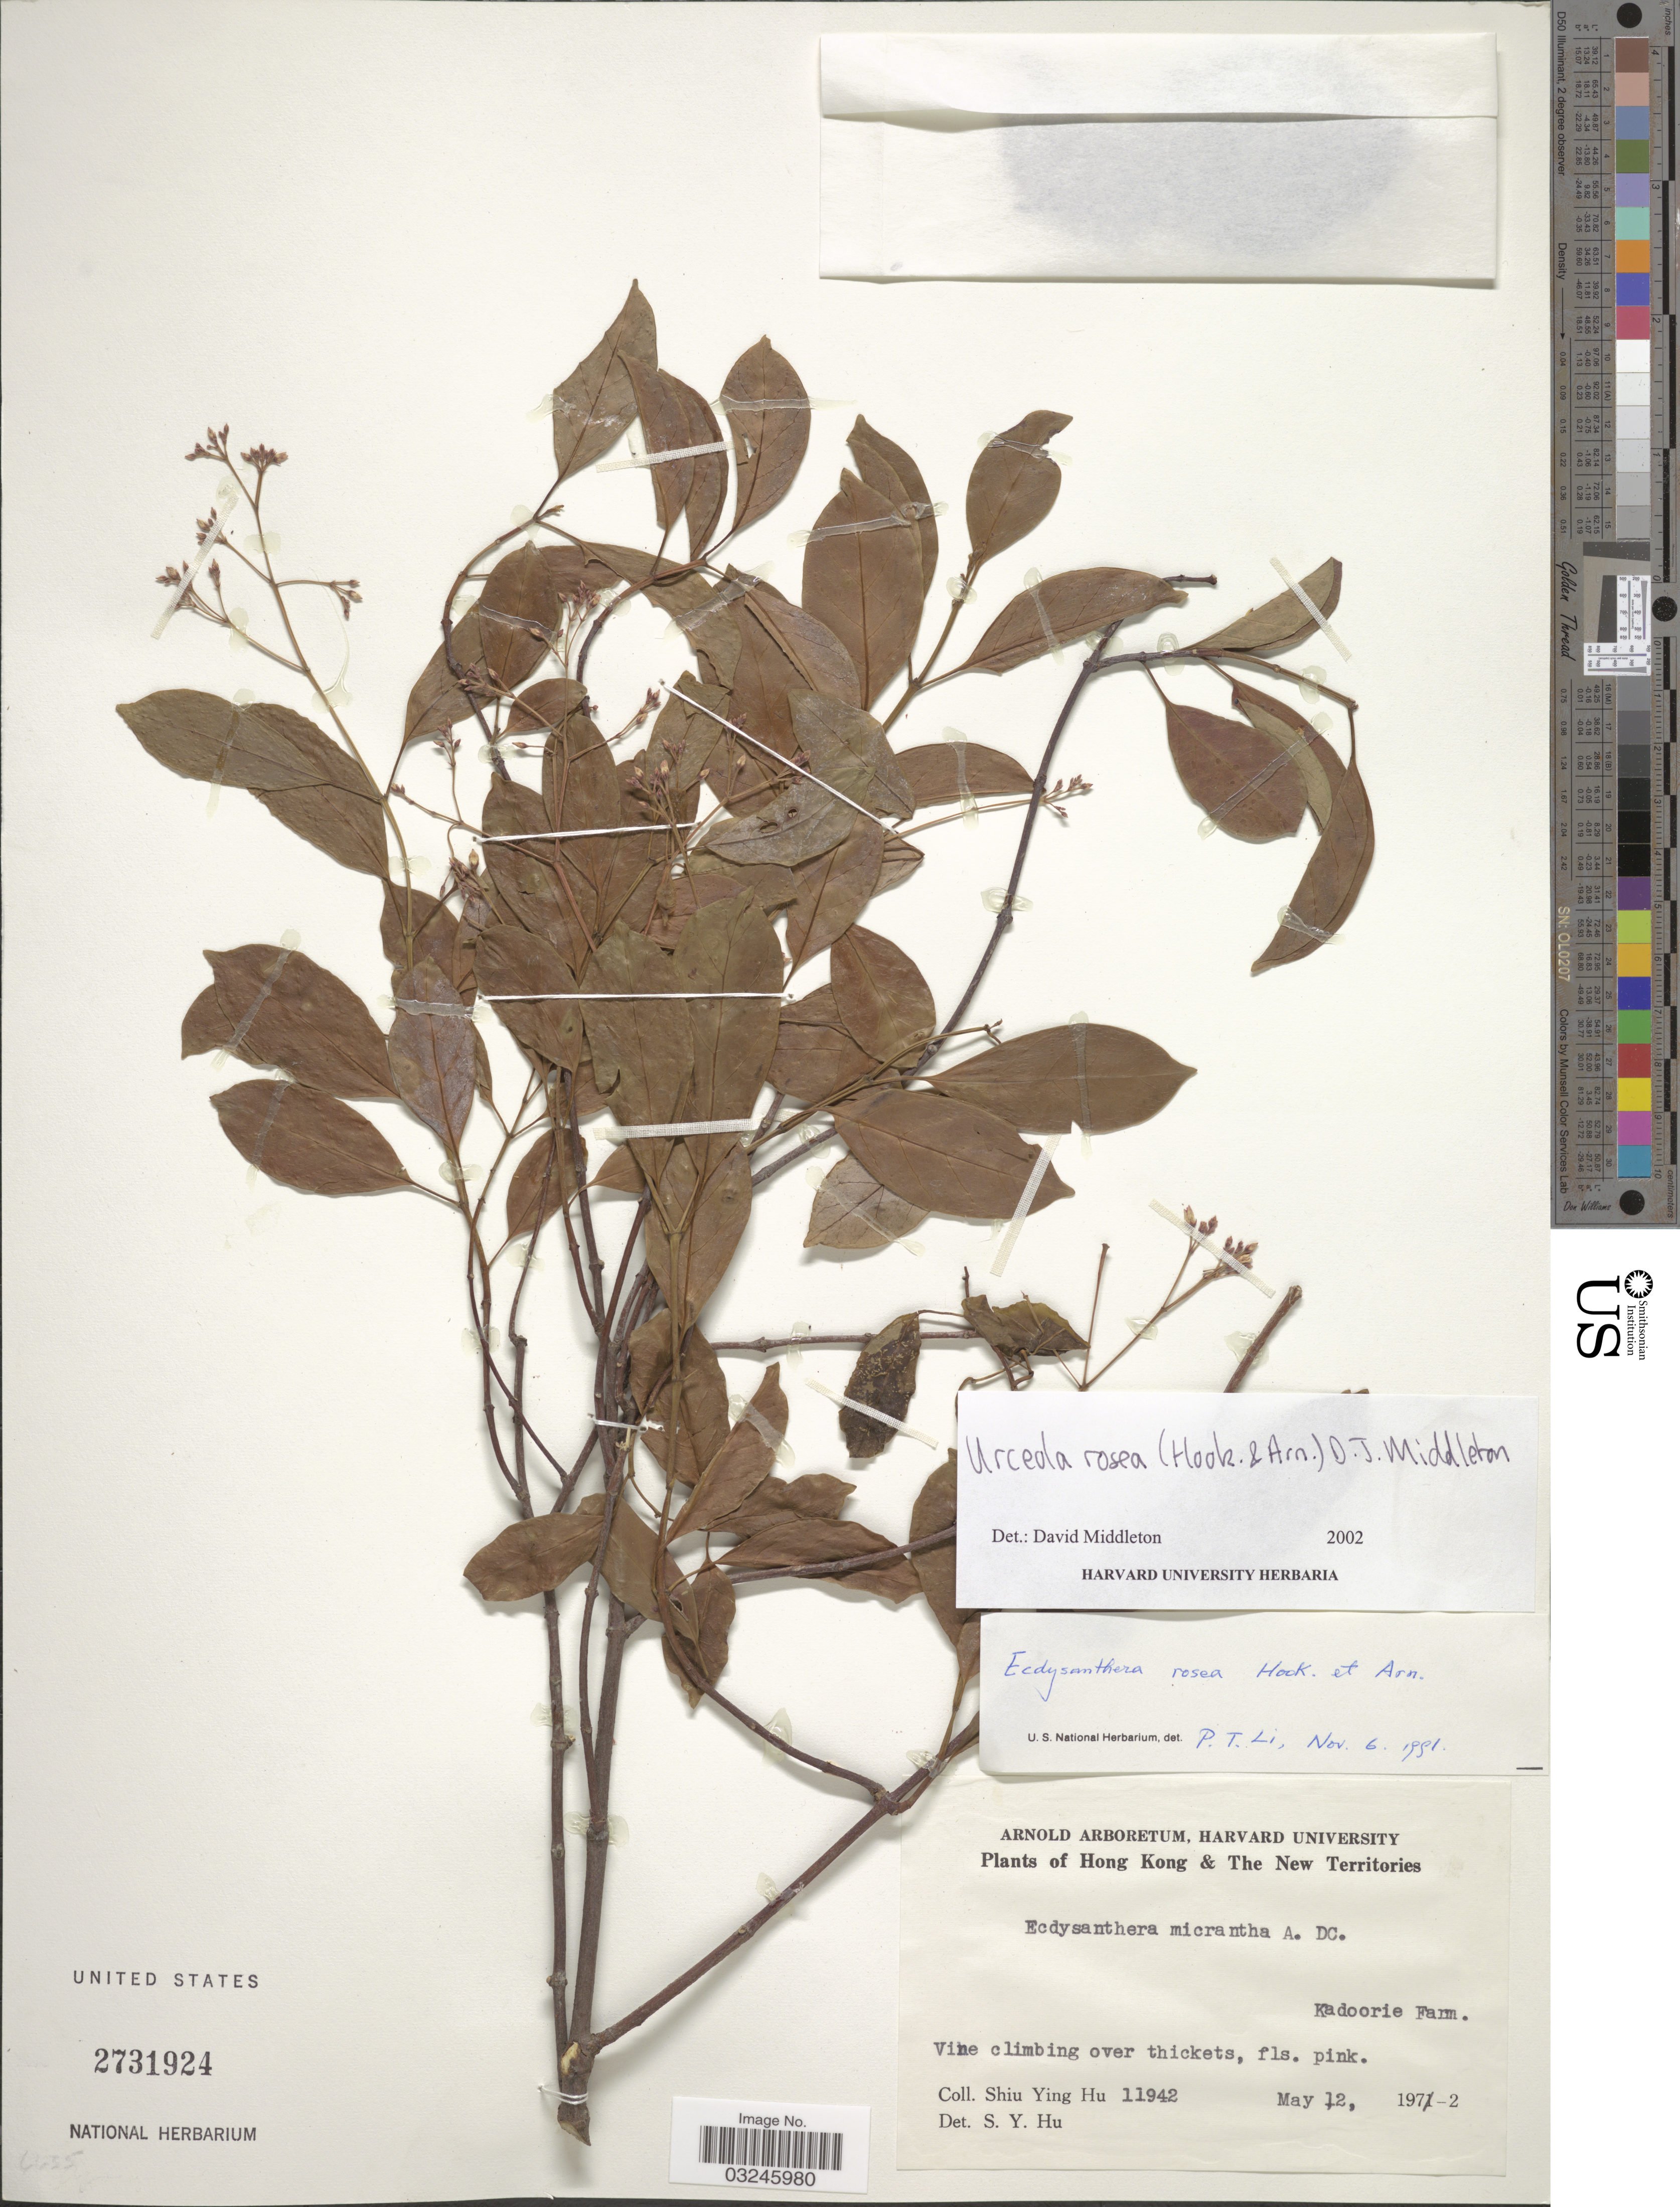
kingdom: Plantae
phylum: Tracheophyta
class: Magnoliopsida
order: Gentianales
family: Apocynaceae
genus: Urceola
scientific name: Urceola rosea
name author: Hook. & Arn.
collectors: S. Y. Hu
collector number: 11942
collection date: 1972-05-12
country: China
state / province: Hong Kong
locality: Hong Kong & The New Territories, Kadoorie Farm.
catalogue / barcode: US 2731924